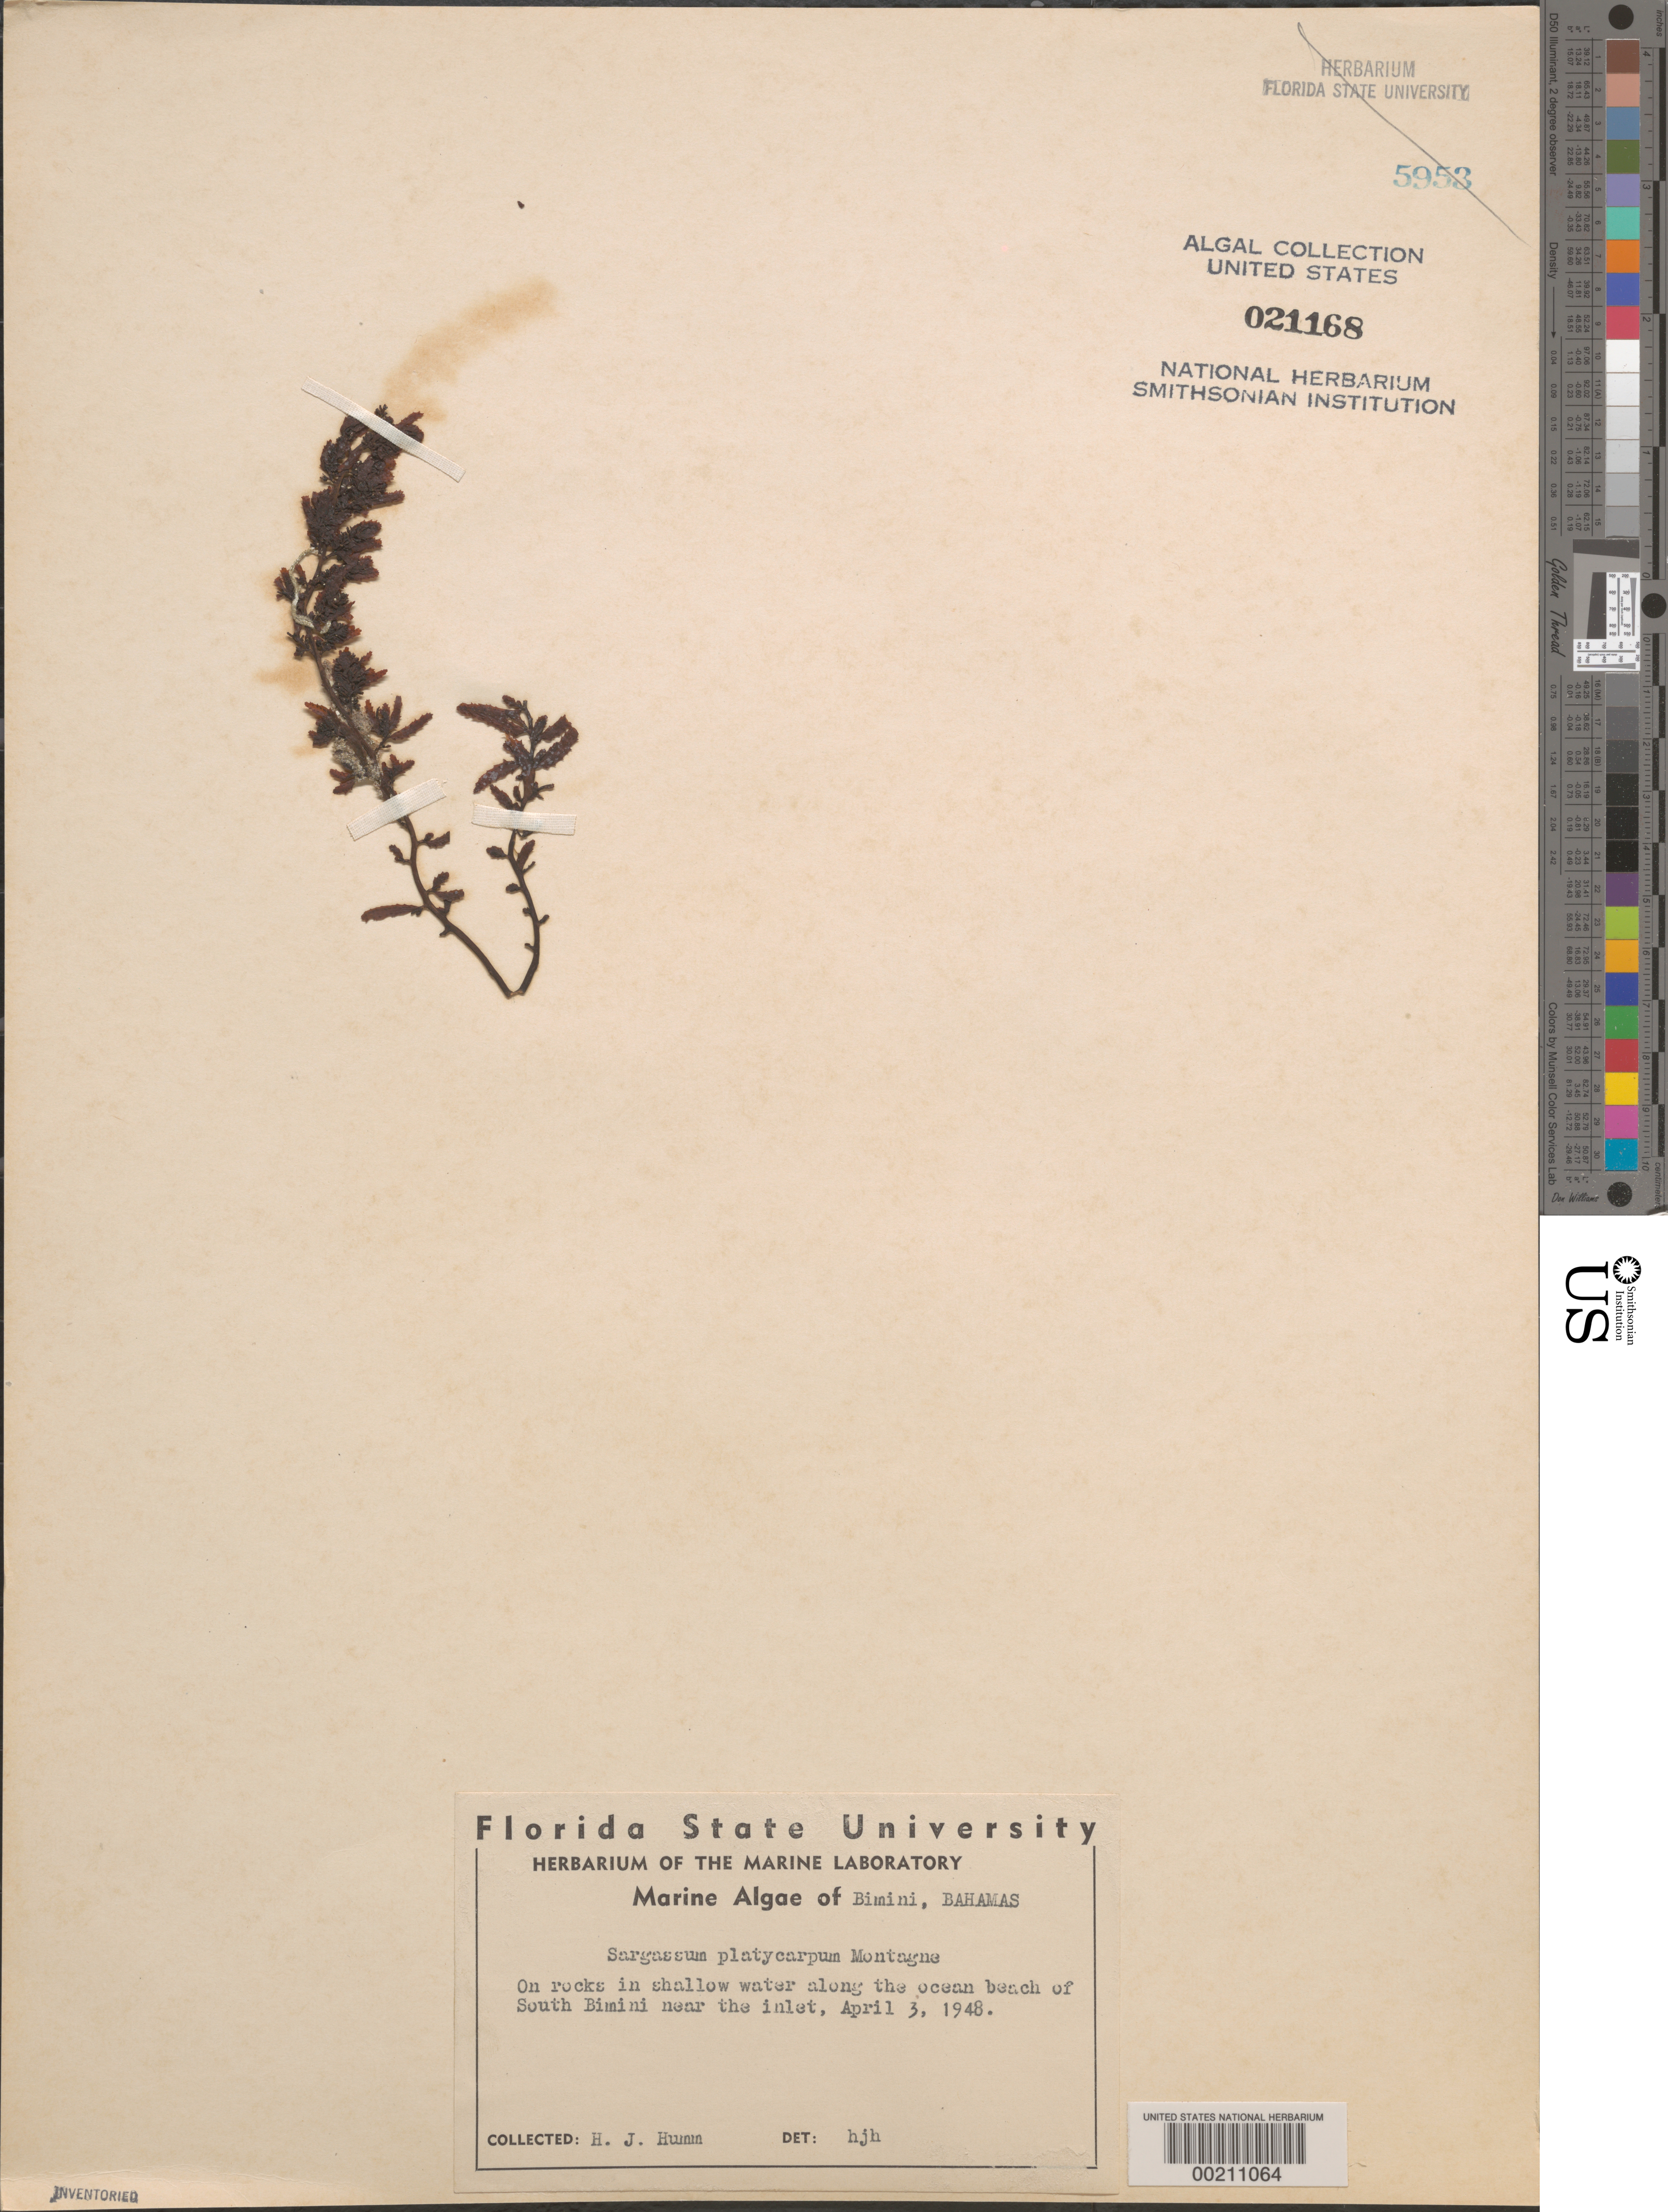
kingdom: Chromista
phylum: Ochrophyta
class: Phaeophyceae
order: Fucales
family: Sargassaceae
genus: Sargassum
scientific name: Sargassum platycarpum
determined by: Humm, Harold J.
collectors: H. J. Humm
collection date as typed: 03 Apr 1948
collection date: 1948-04-03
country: Bahamas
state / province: Biminis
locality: South bimini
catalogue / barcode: US 21168